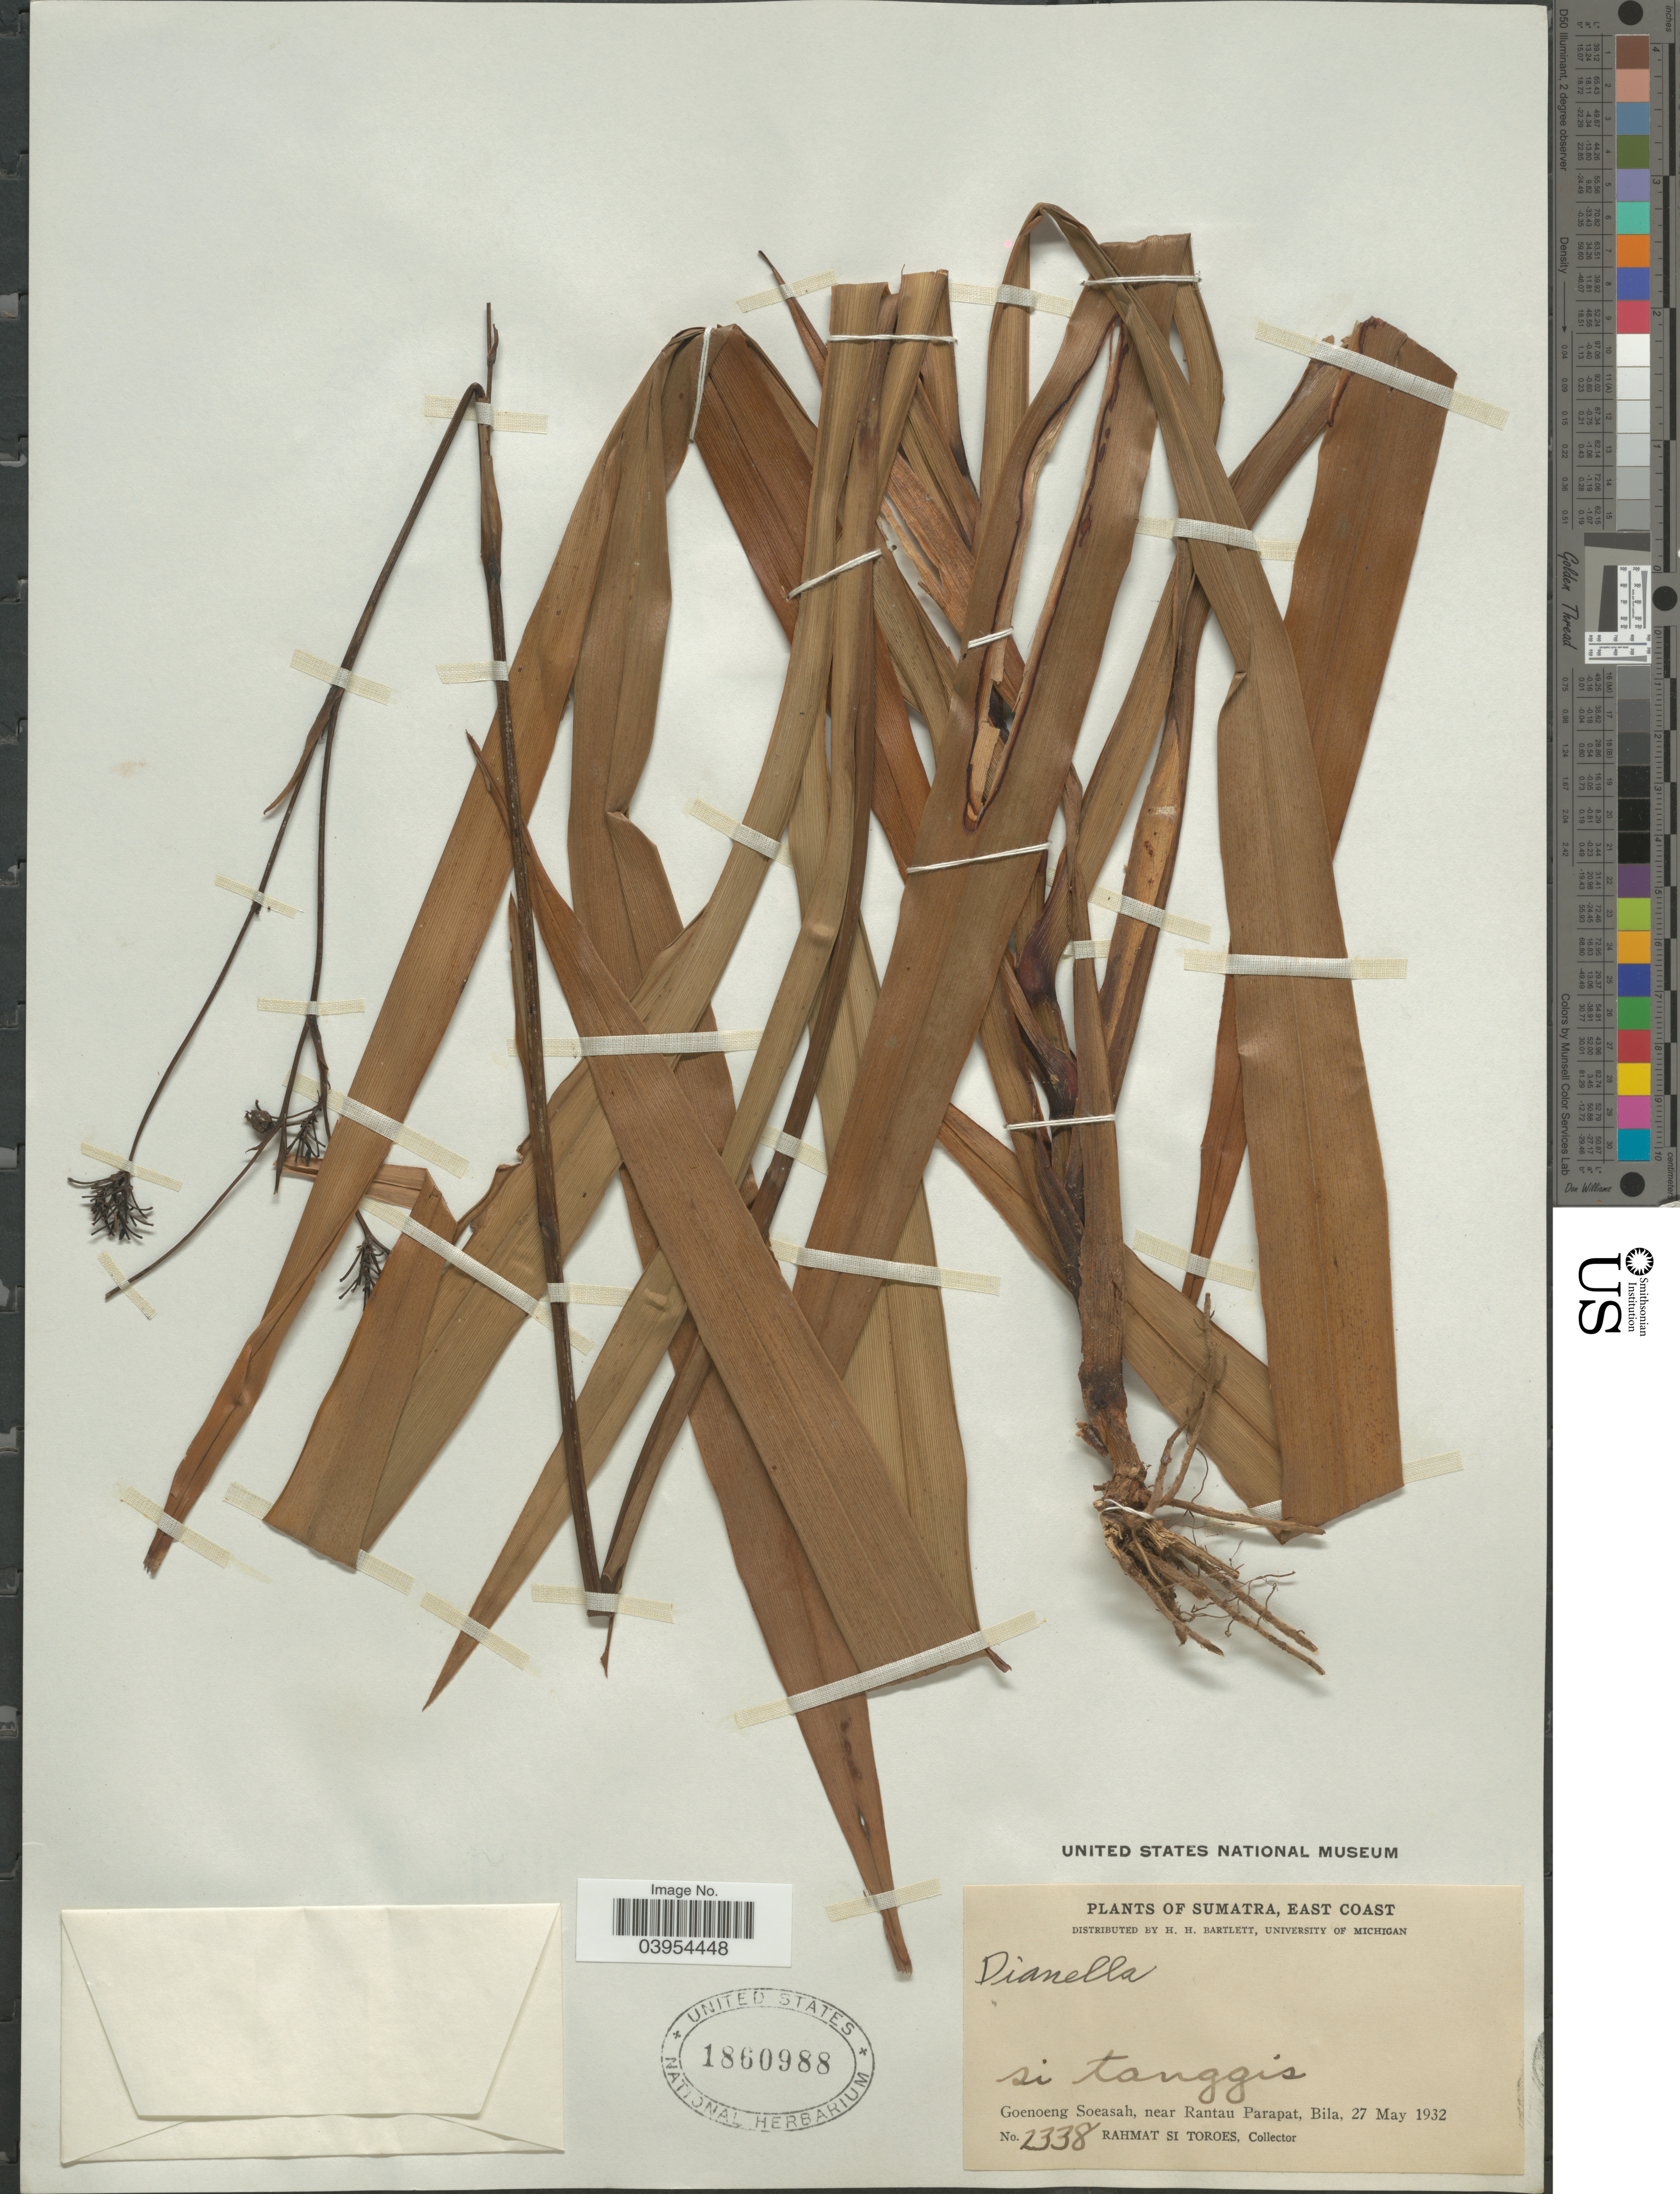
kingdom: Plantae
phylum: Tracheophyta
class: Liliopsida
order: Asparagales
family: Asphodelaceae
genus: Dianella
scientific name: Dianella sp.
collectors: Rahmat Si Boeea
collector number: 2338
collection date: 1932-05-27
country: Indonesia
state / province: Sumatra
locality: East Coast. Goenoeng Soeasah, near Rantau Parapat, Bila.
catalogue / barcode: US 1860988